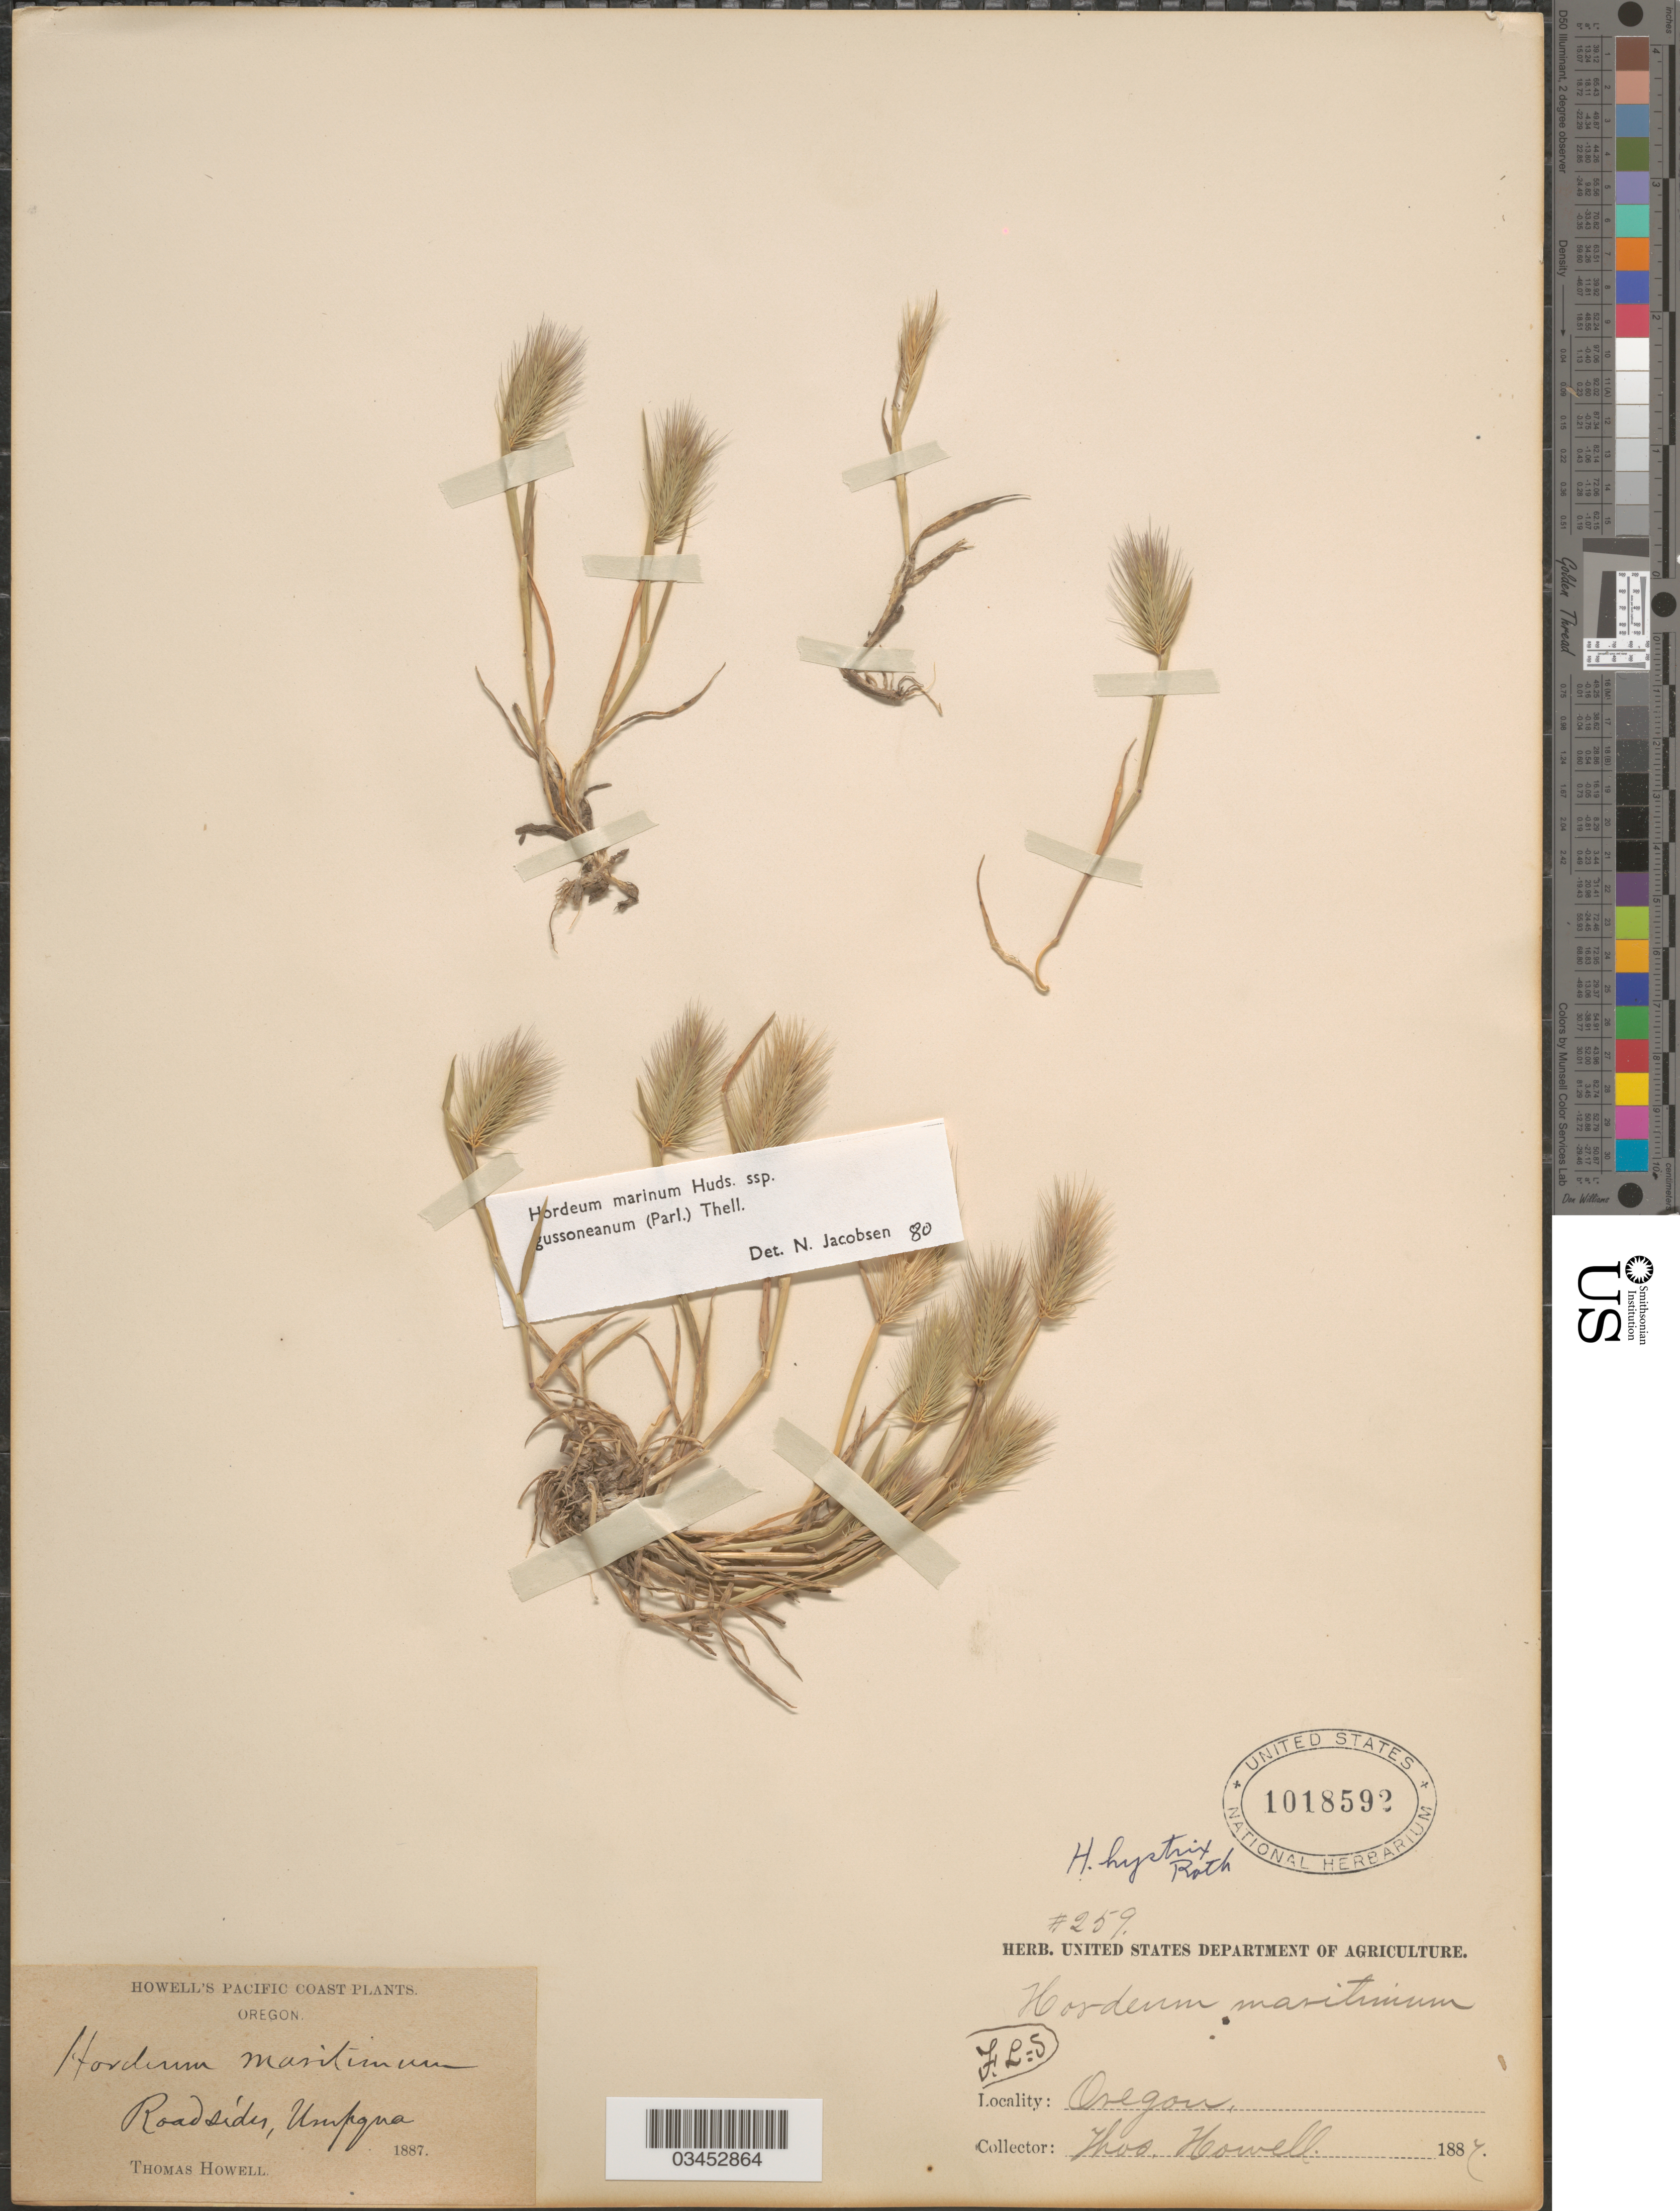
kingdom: Plantae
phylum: Tracheophyta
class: Liliopsida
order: Poales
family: Poaceae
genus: Hordeum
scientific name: Hordeum marinum subsp. gussoneanum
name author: (Parl.) Thell.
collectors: T. Howell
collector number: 259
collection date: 1887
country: United States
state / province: Oregon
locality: Pacific Coast. Roadsides, Umpqua.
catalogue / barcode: US 1018592